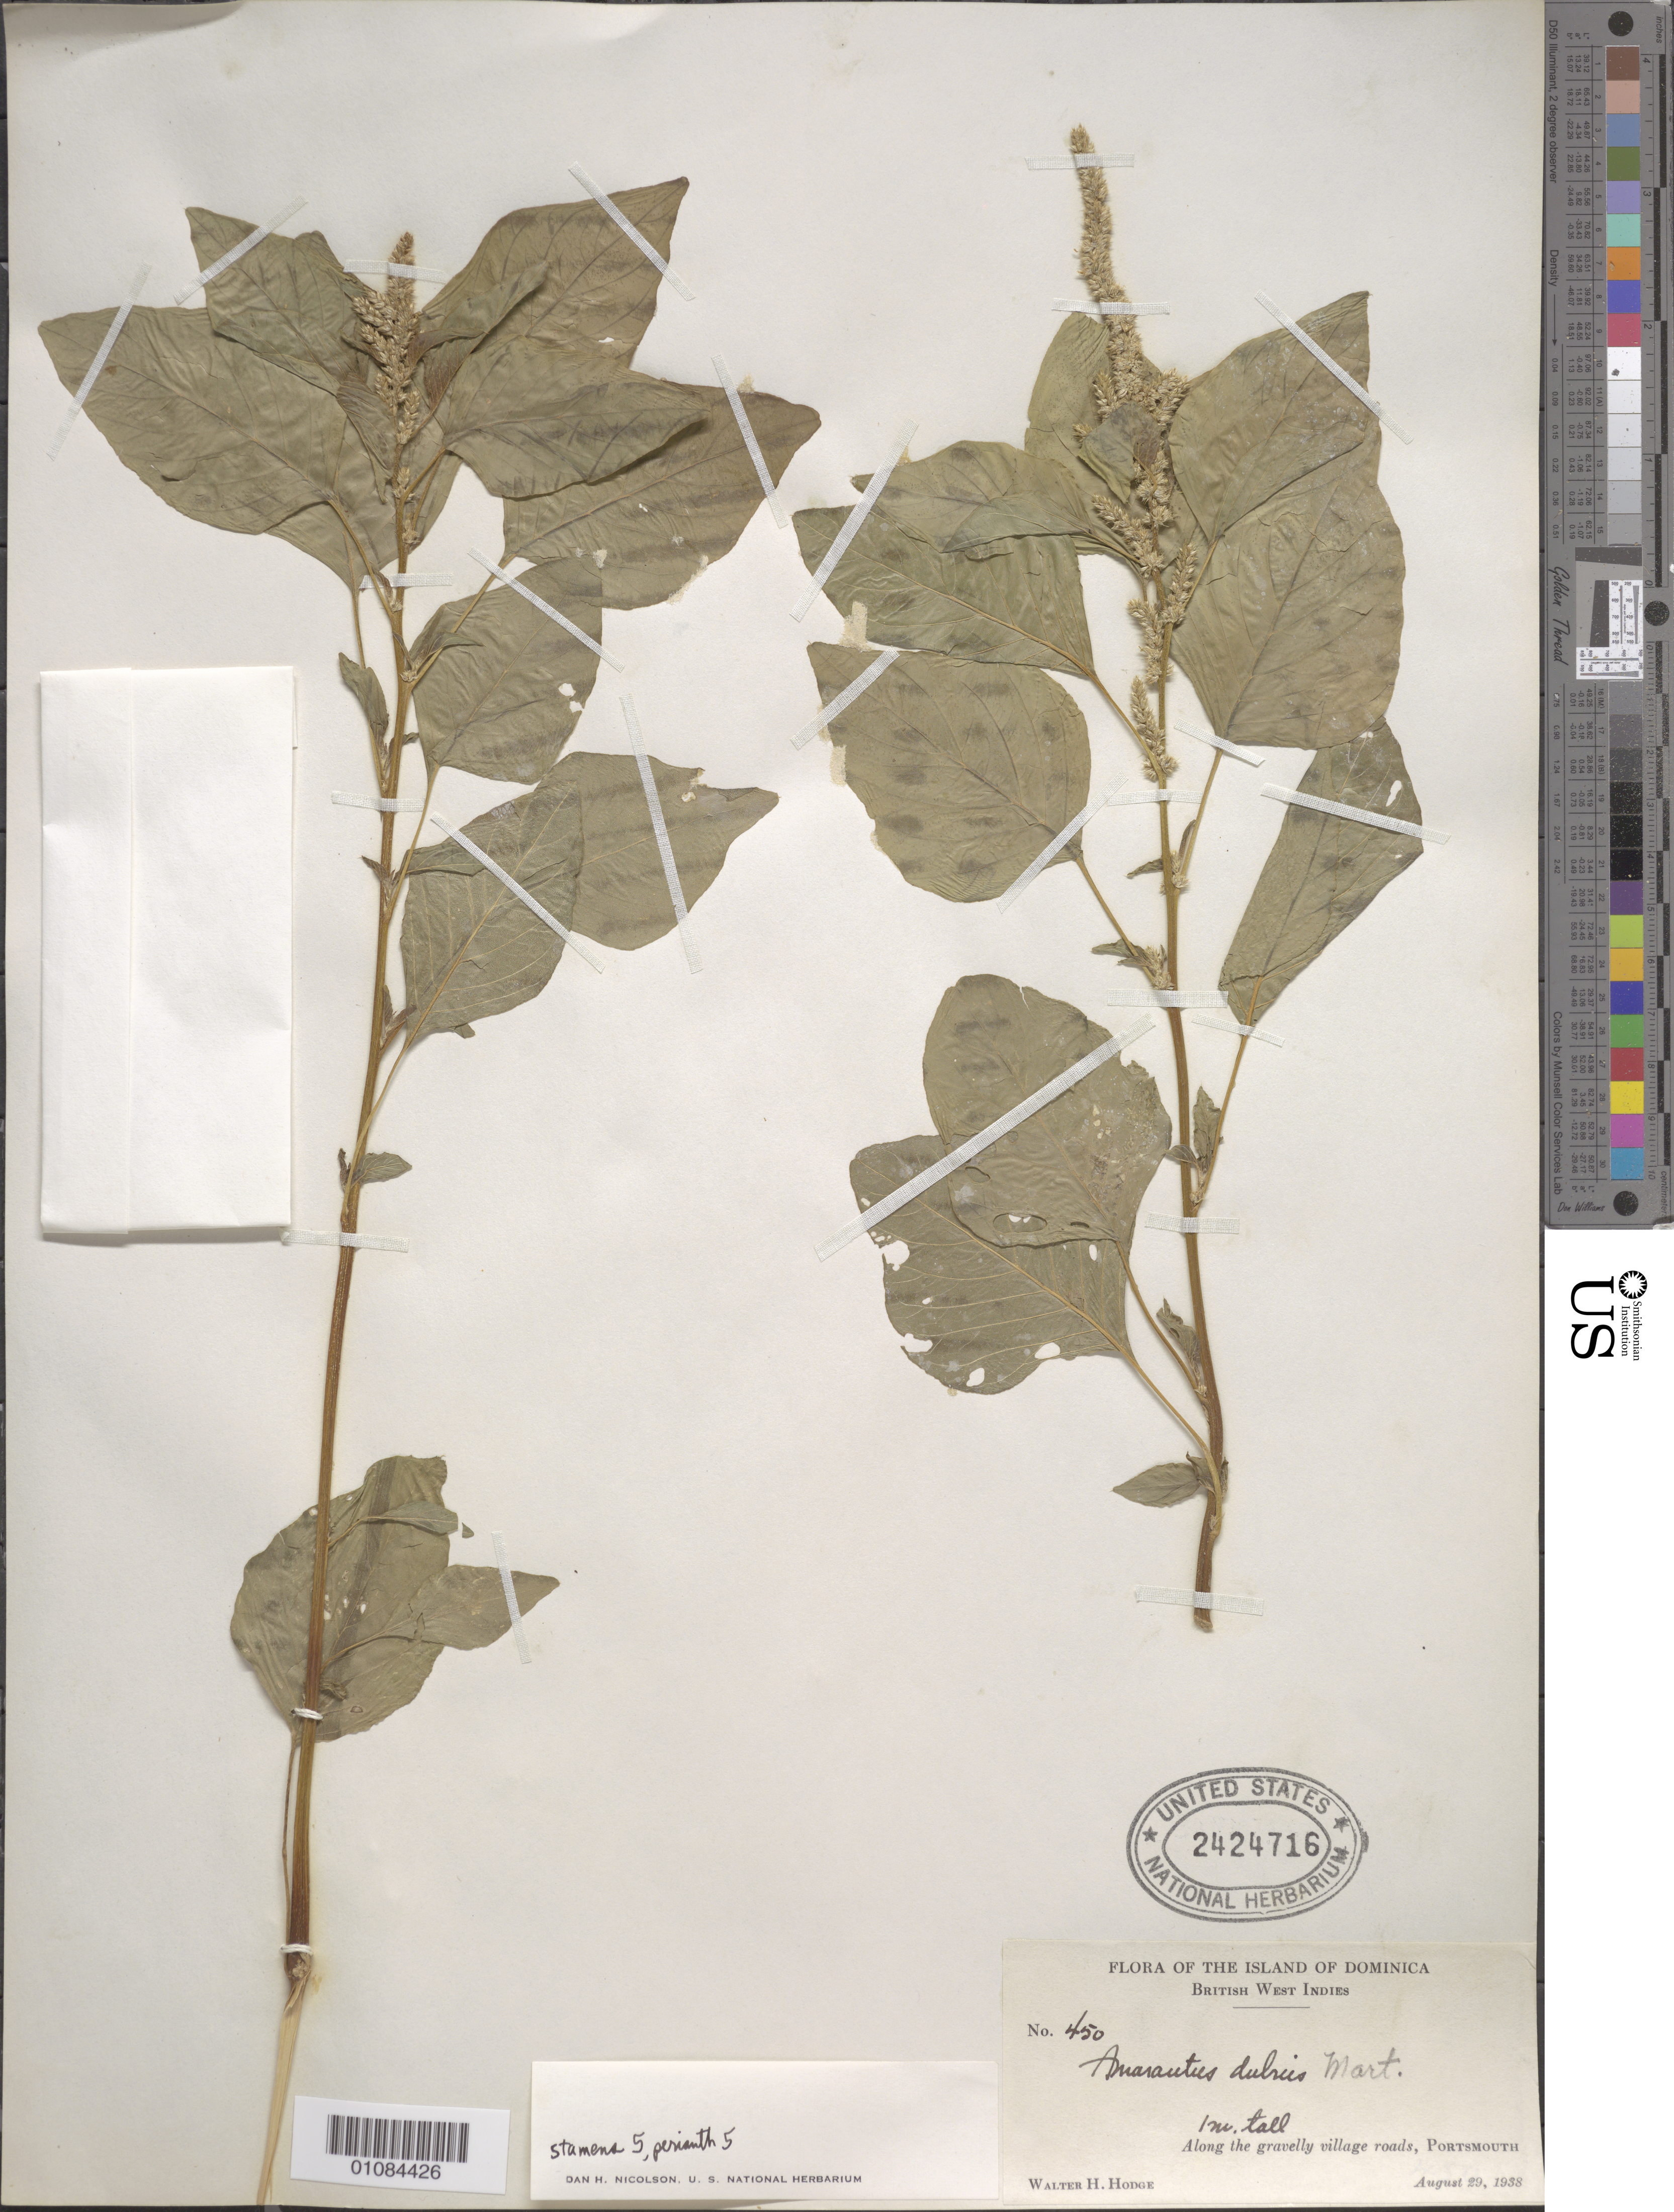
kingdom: Plantae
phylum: Tracheophyta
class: Magnoliopsida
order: Caryophyllales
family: Amaranthaceae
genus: Amaranthus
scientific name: Amaranthus dubius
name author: Mart. ex Thell.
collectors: W. Hodge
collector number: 450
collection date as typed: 29 Aug 1938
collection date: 1938-08-29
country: Dominica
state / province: St. John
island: Dominica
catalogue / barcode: US 2424716